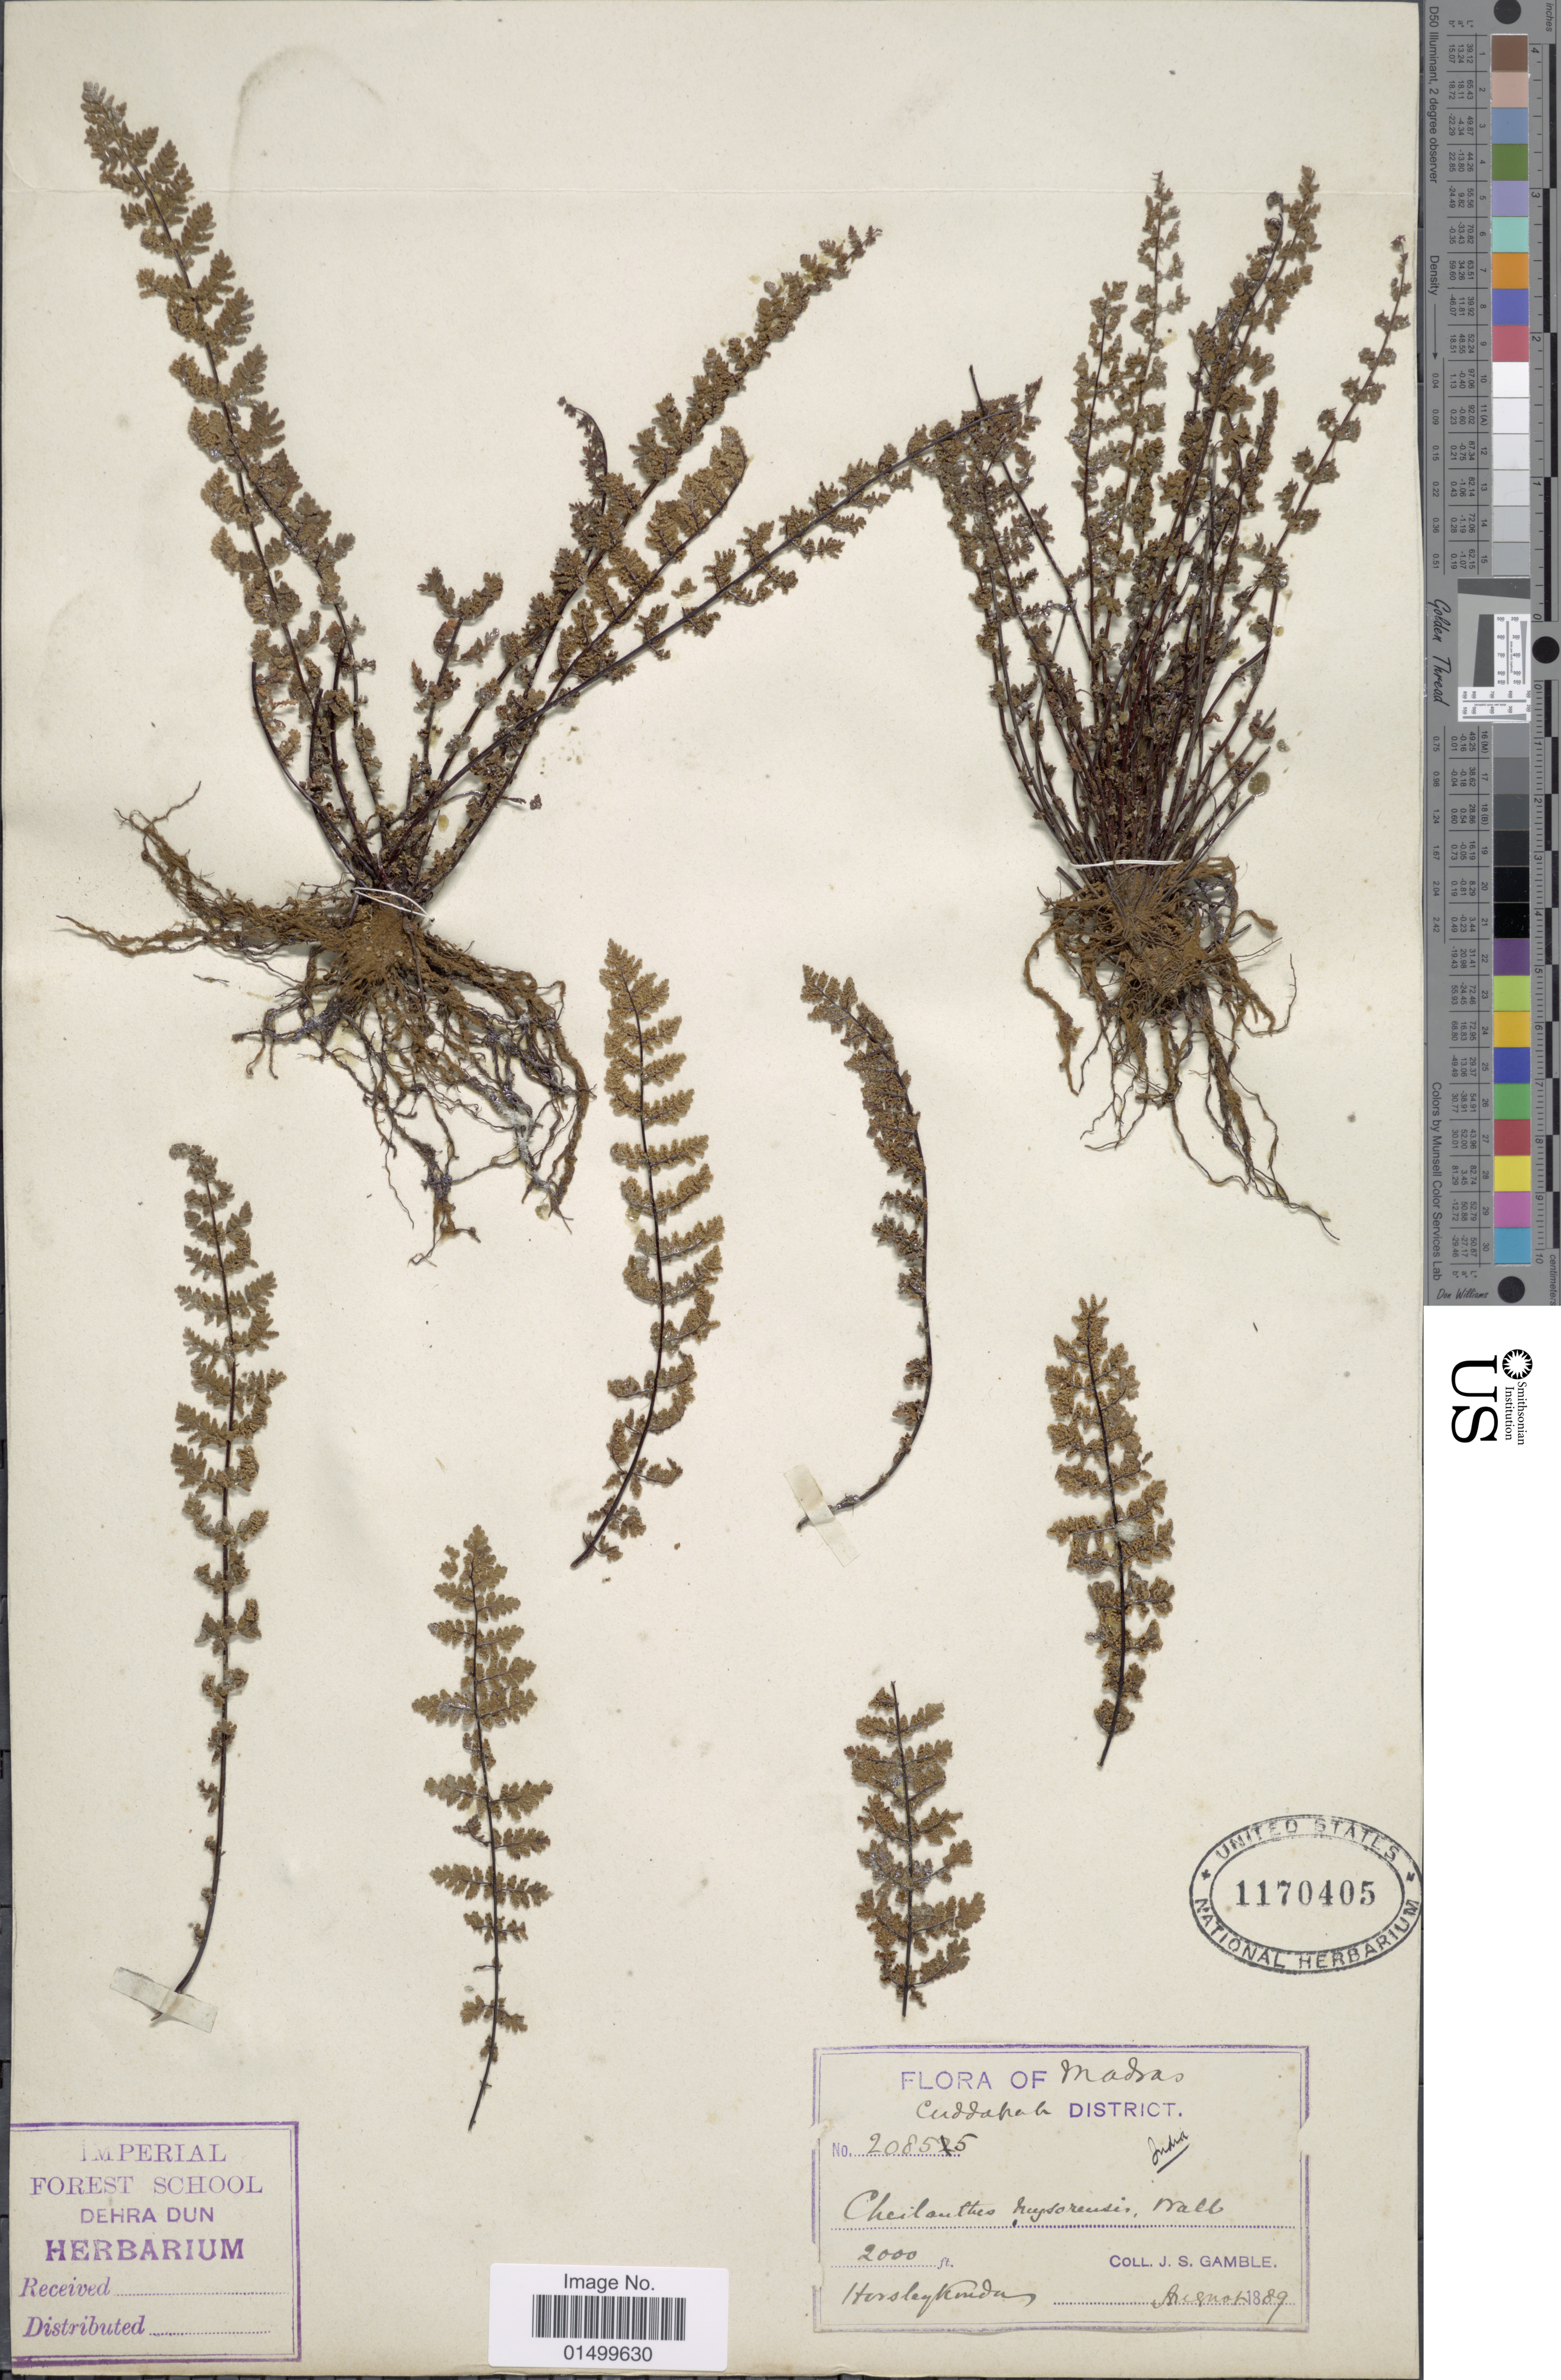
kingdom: Plantae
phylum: Tracheophyta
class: Polypodiopsida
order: Polypodiales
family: Pteridaceae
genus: Cheilanthes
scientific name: Cheilanthes mysurensis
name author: Wall. ex Hook.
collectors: J. S. Gamble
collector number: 20855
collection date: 1889-08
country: India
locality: Madras, Cuddapah District, Horsleykonda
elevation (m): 610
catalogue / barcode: US 1170405